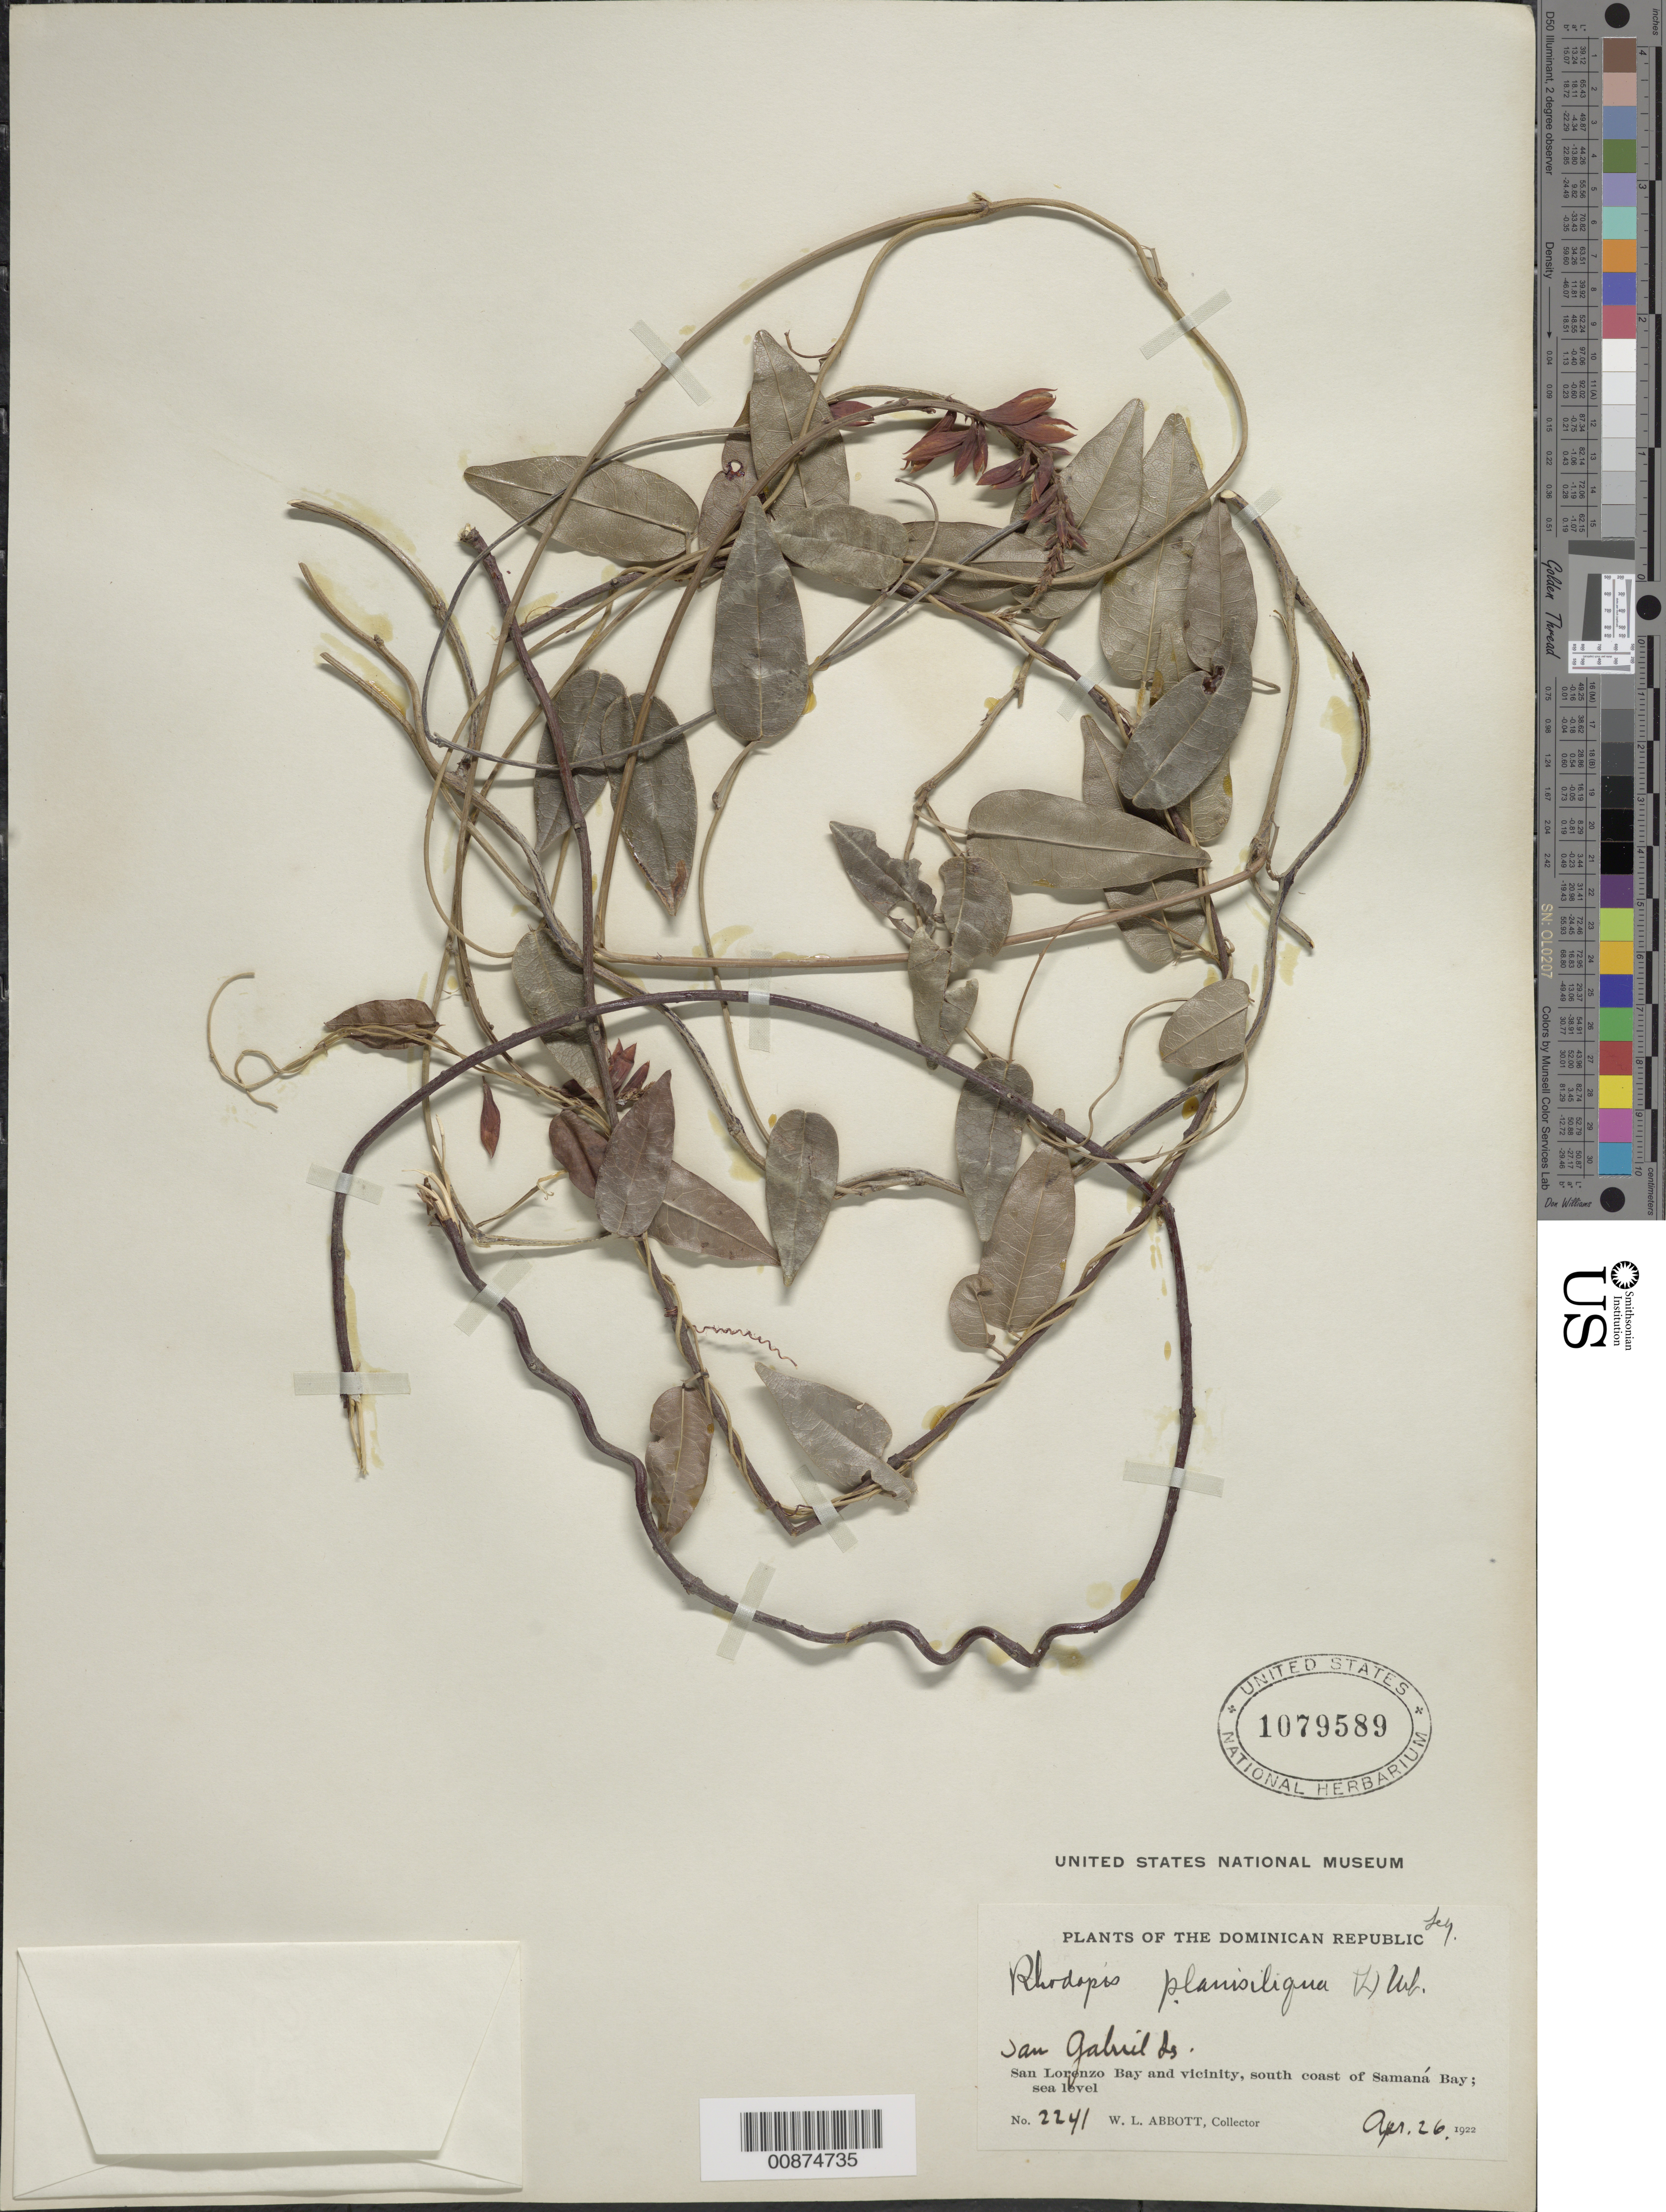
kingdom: Plantae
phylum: Tracheophyta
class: Magnoliopsida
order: Fabales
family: Fabaceae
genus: Rhodopis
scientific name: Rhodopis planisiliqua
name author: (L.) Urb.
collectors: W. L. Abbott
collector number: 2241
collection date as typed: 26 Apr 1922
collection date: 1922-04-26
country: Dominican Republic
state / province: Duarte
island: San Gabriel I.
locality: San Gabriel Island. San Lorenzo Bay and vicinity, south coast of Samaná Bay.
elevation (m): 0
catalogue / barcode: US 1079589